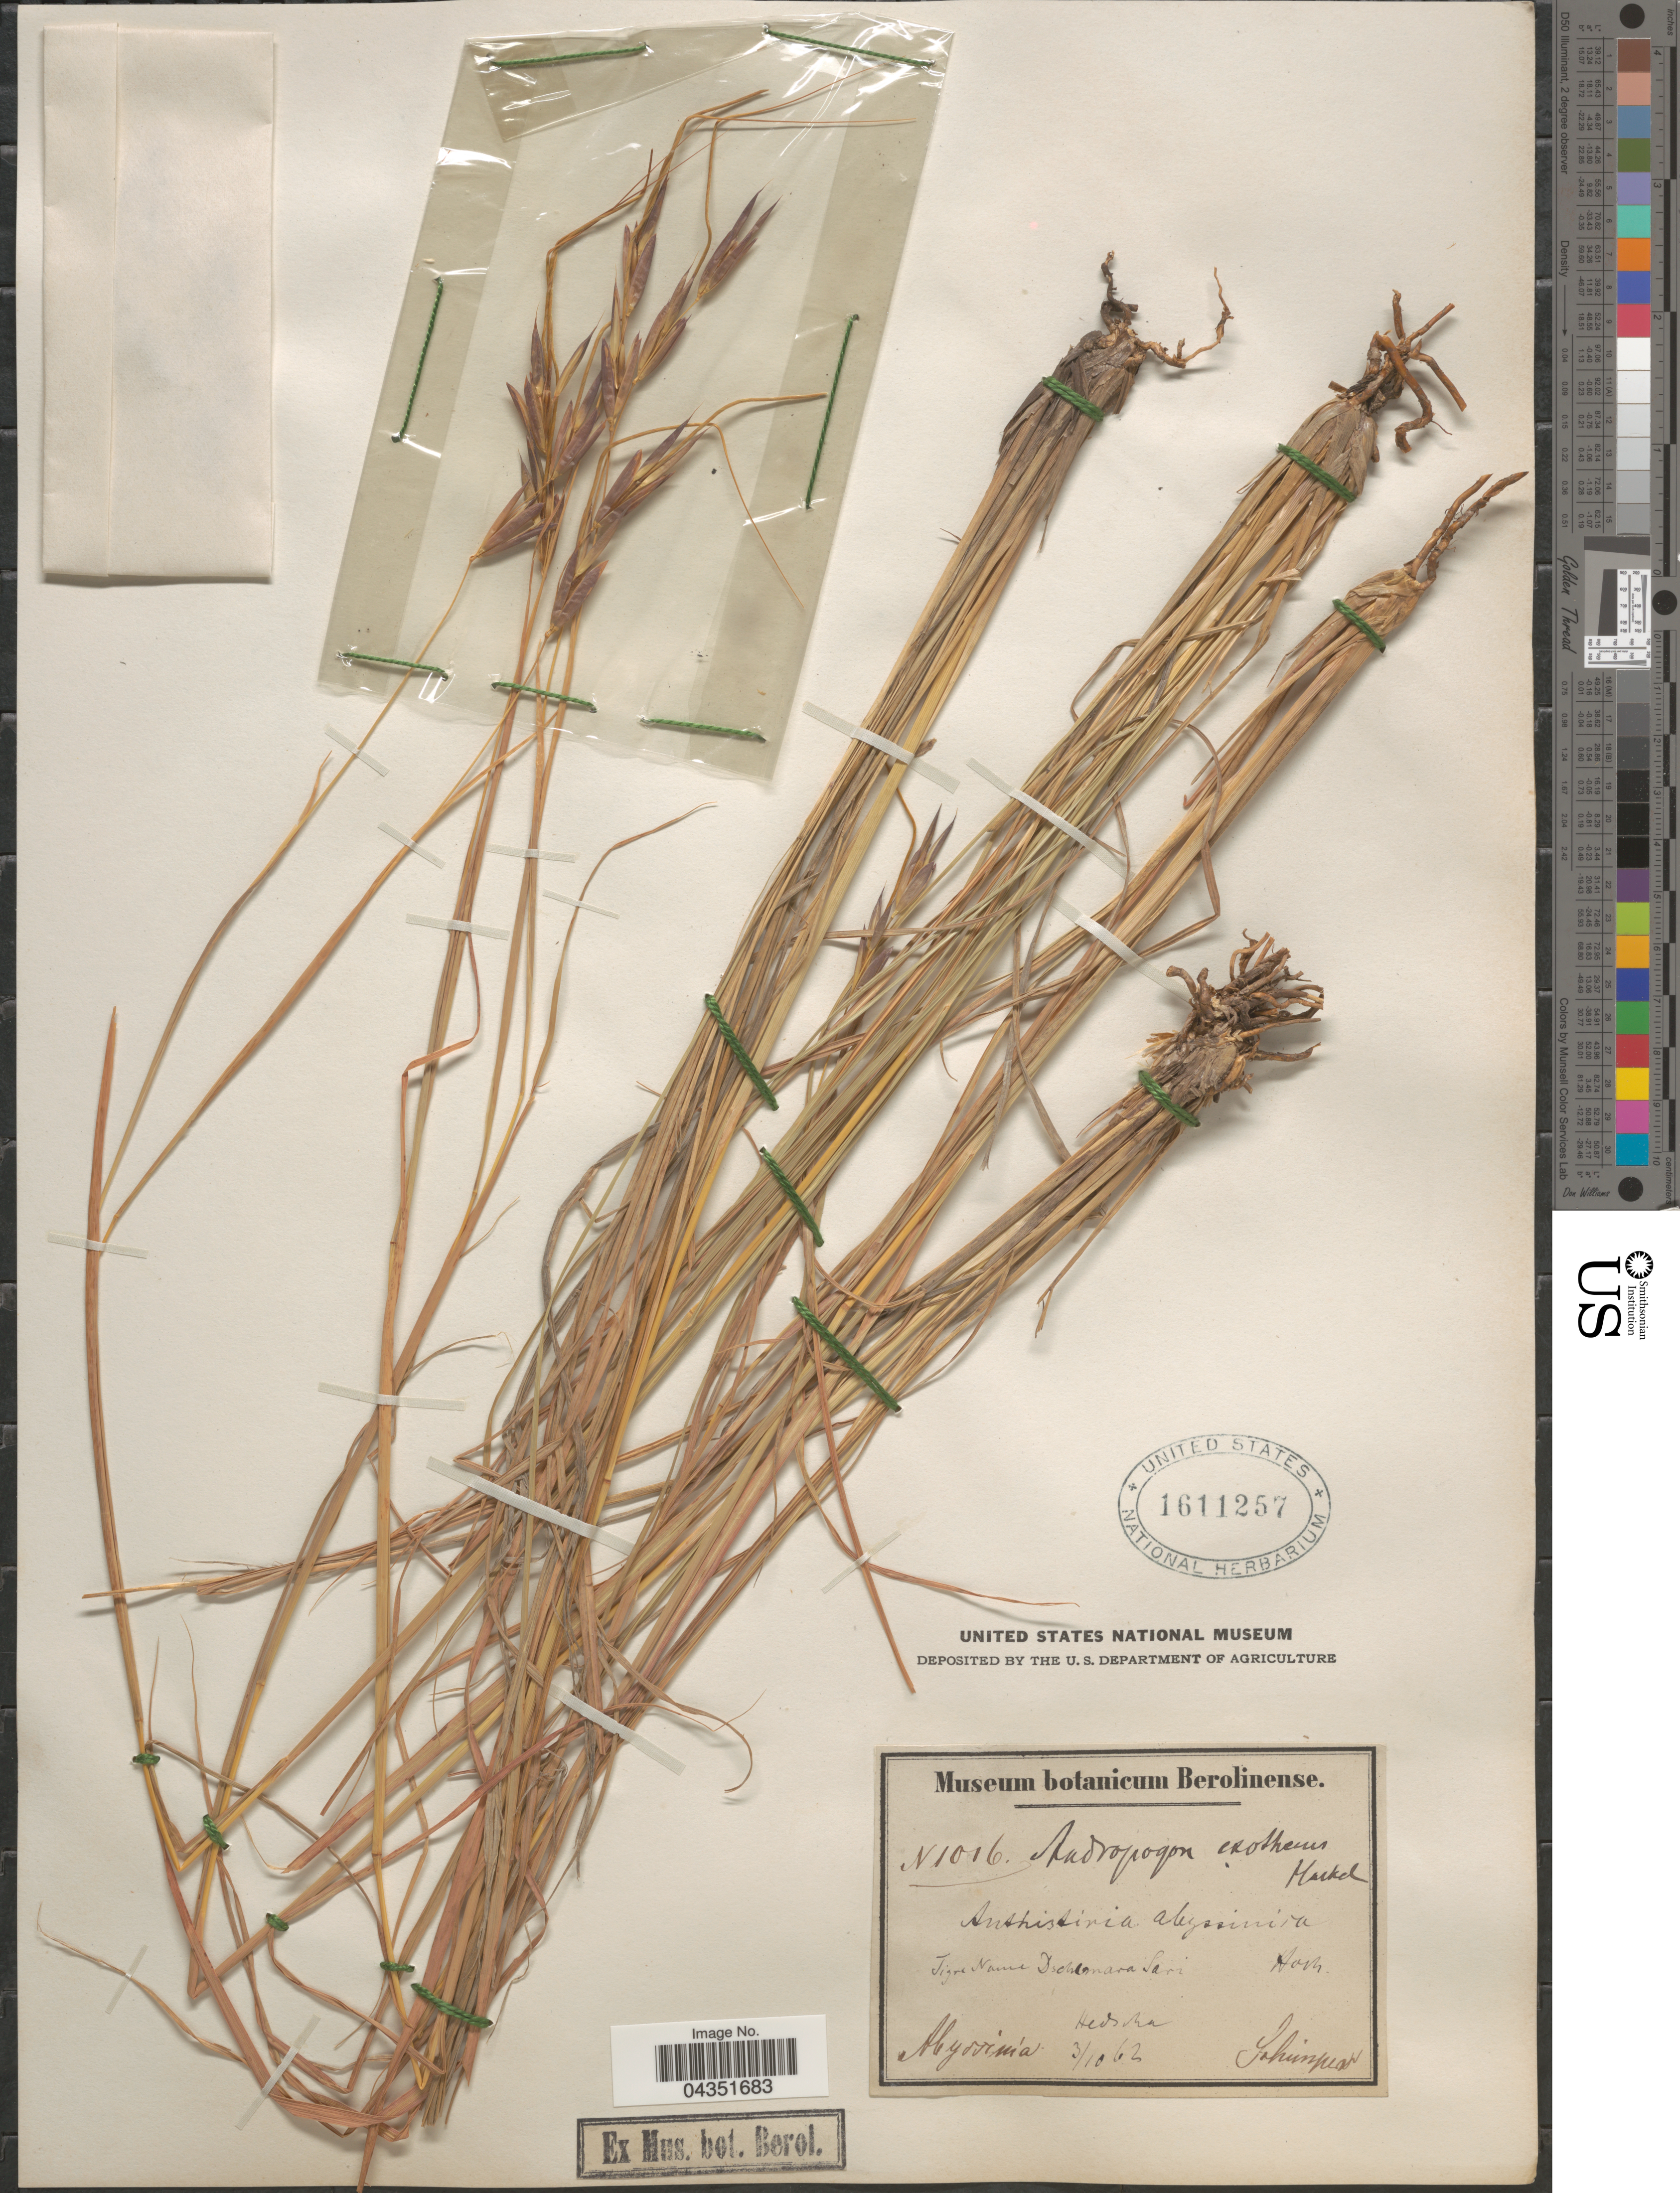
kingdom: Plantae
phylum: Tracheophyta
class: Liliopsida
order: Poales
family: Poaceae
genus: Exotheca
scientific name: Exotheca abyssinica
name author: (Hochst. ex A. Rich.) Andersson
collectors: -. Schimper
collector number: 1016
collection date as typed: Transcribed d/m/y: 3/10/62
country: Ethiopia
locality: Tigre Name Dschlamara Sari. Hedscha. Abyssinia.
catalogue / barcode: US 1611257